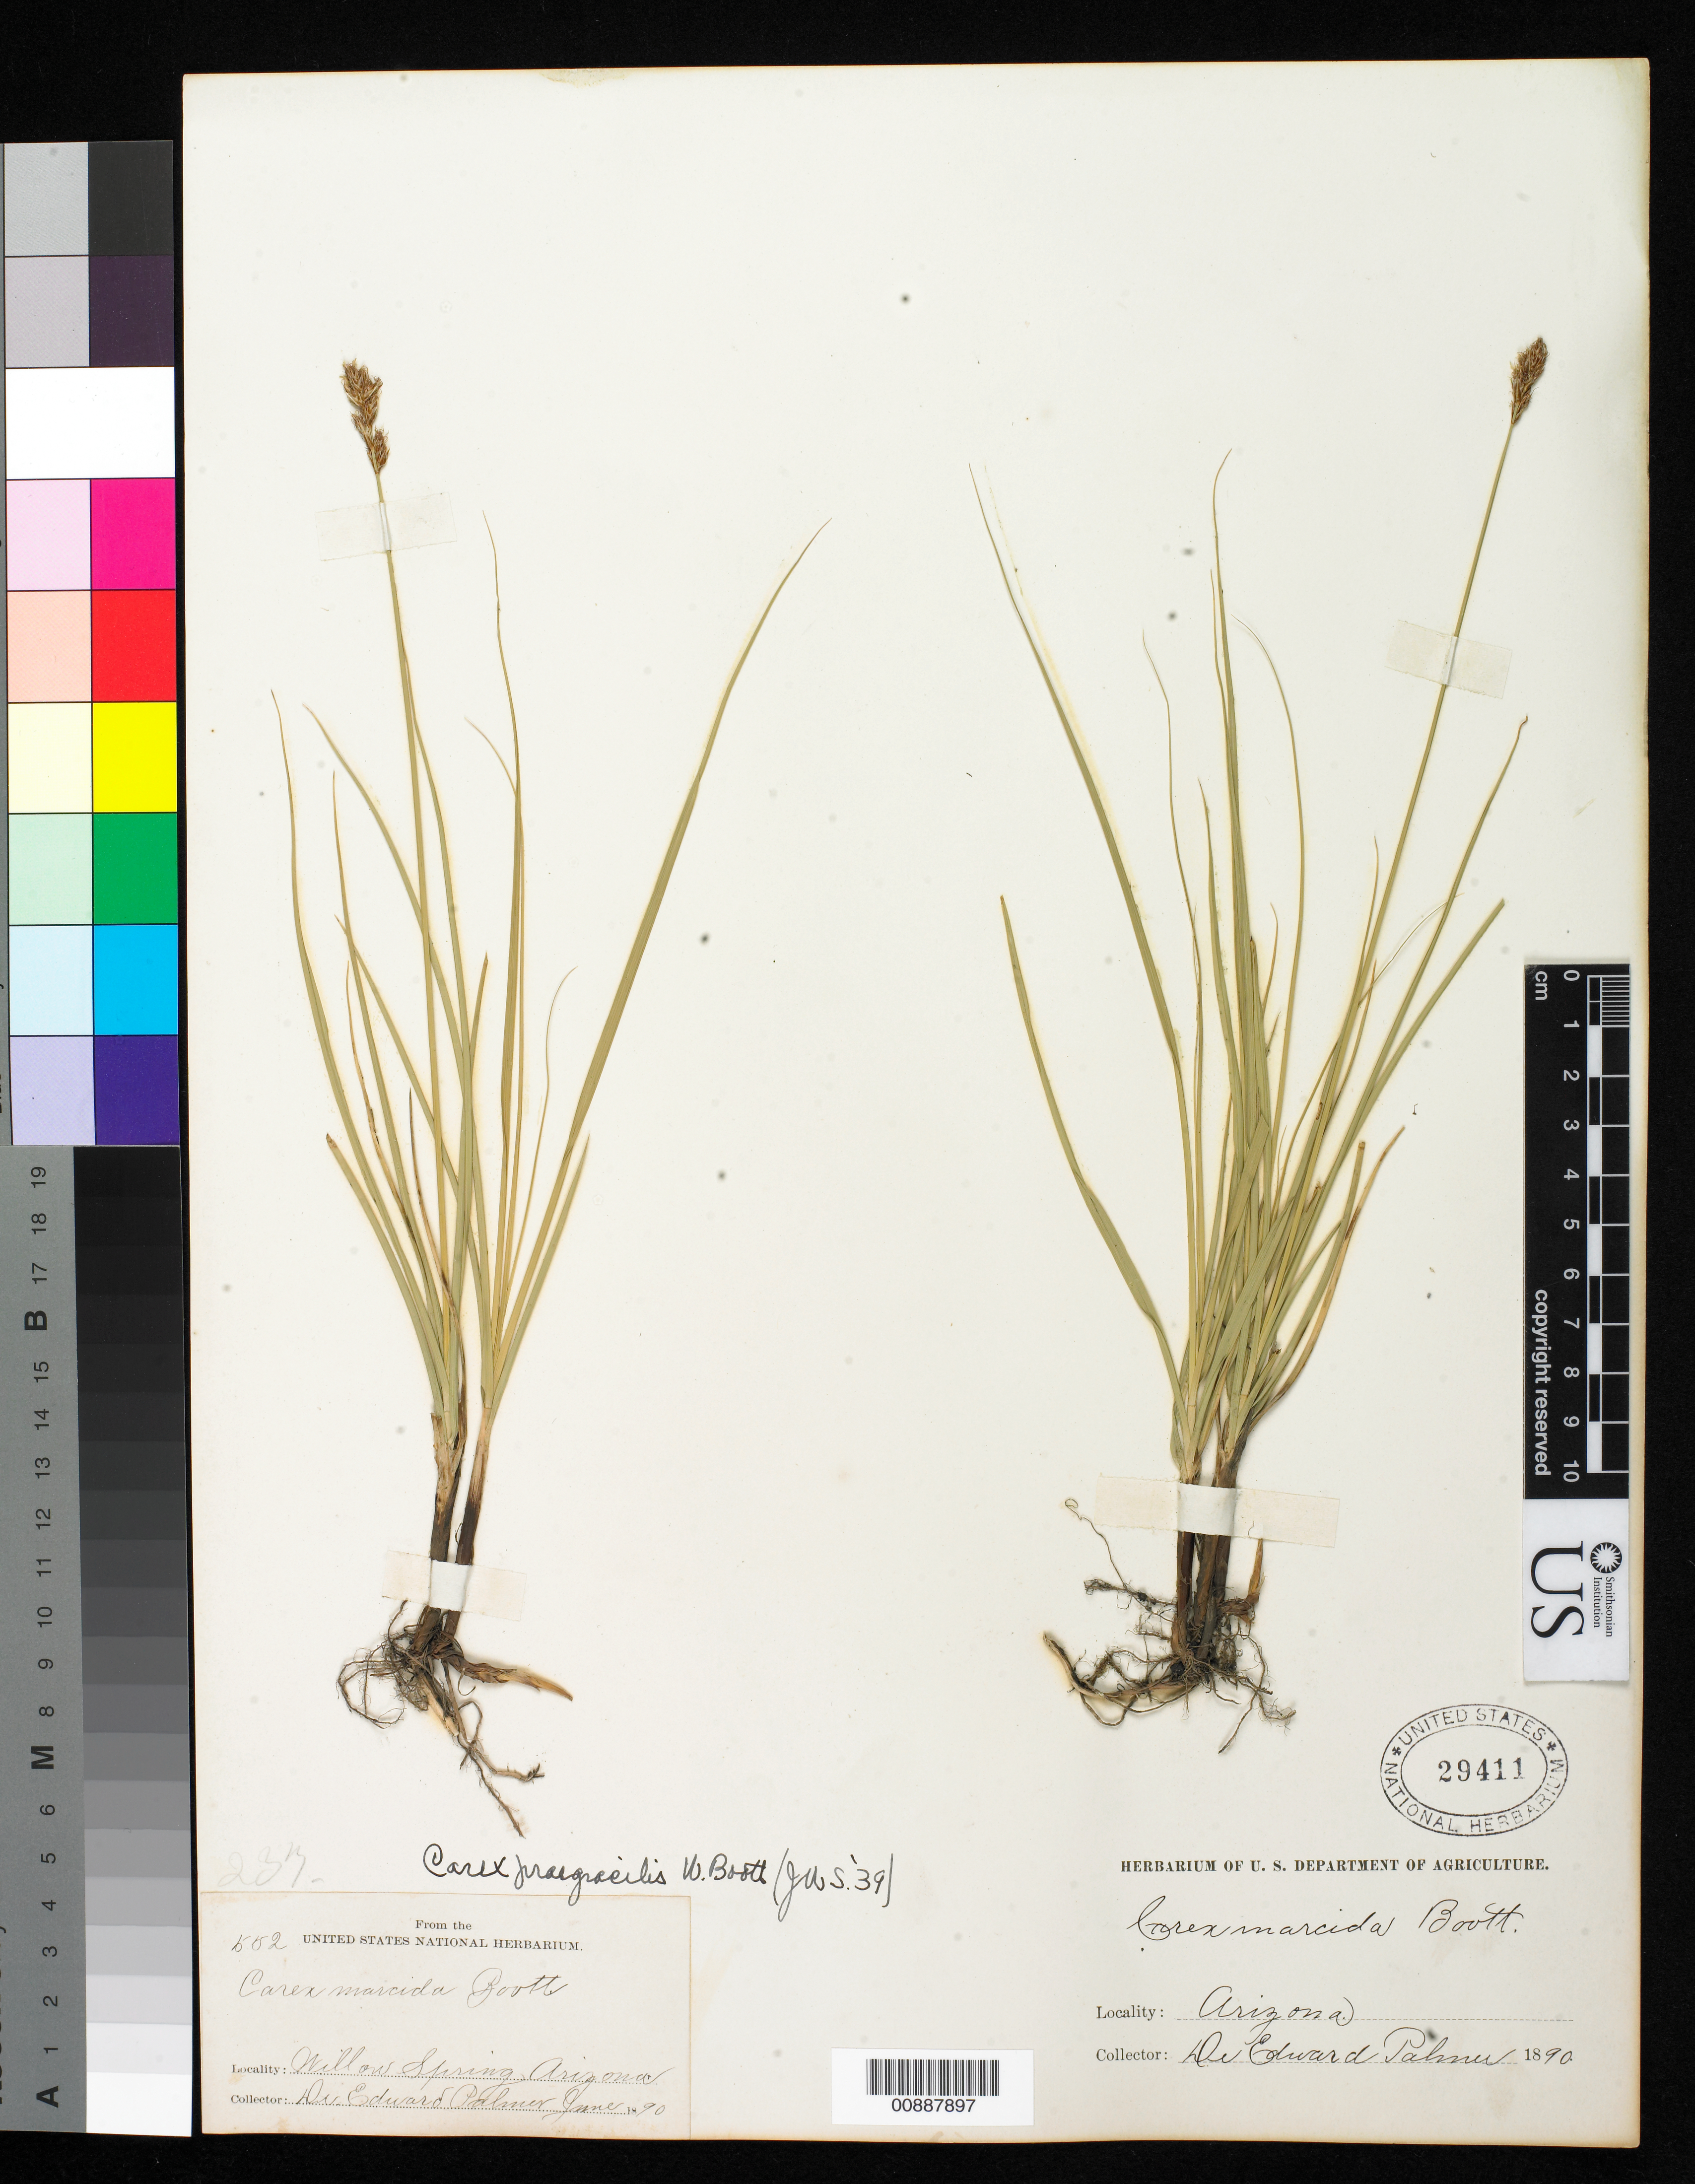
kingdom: Plantae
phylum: Tracheophyta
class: Liliopsida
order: Poales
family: Cyperaceae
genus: Carex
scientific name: Carex praegracilis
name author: W. Boott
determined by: Stacey, J. W.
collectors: E. Palmer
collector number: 552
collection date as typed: Jun 1890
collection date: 1890-06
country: United States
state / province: Arizona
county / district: Coconino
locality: Willow Spring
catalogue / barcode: US 29411